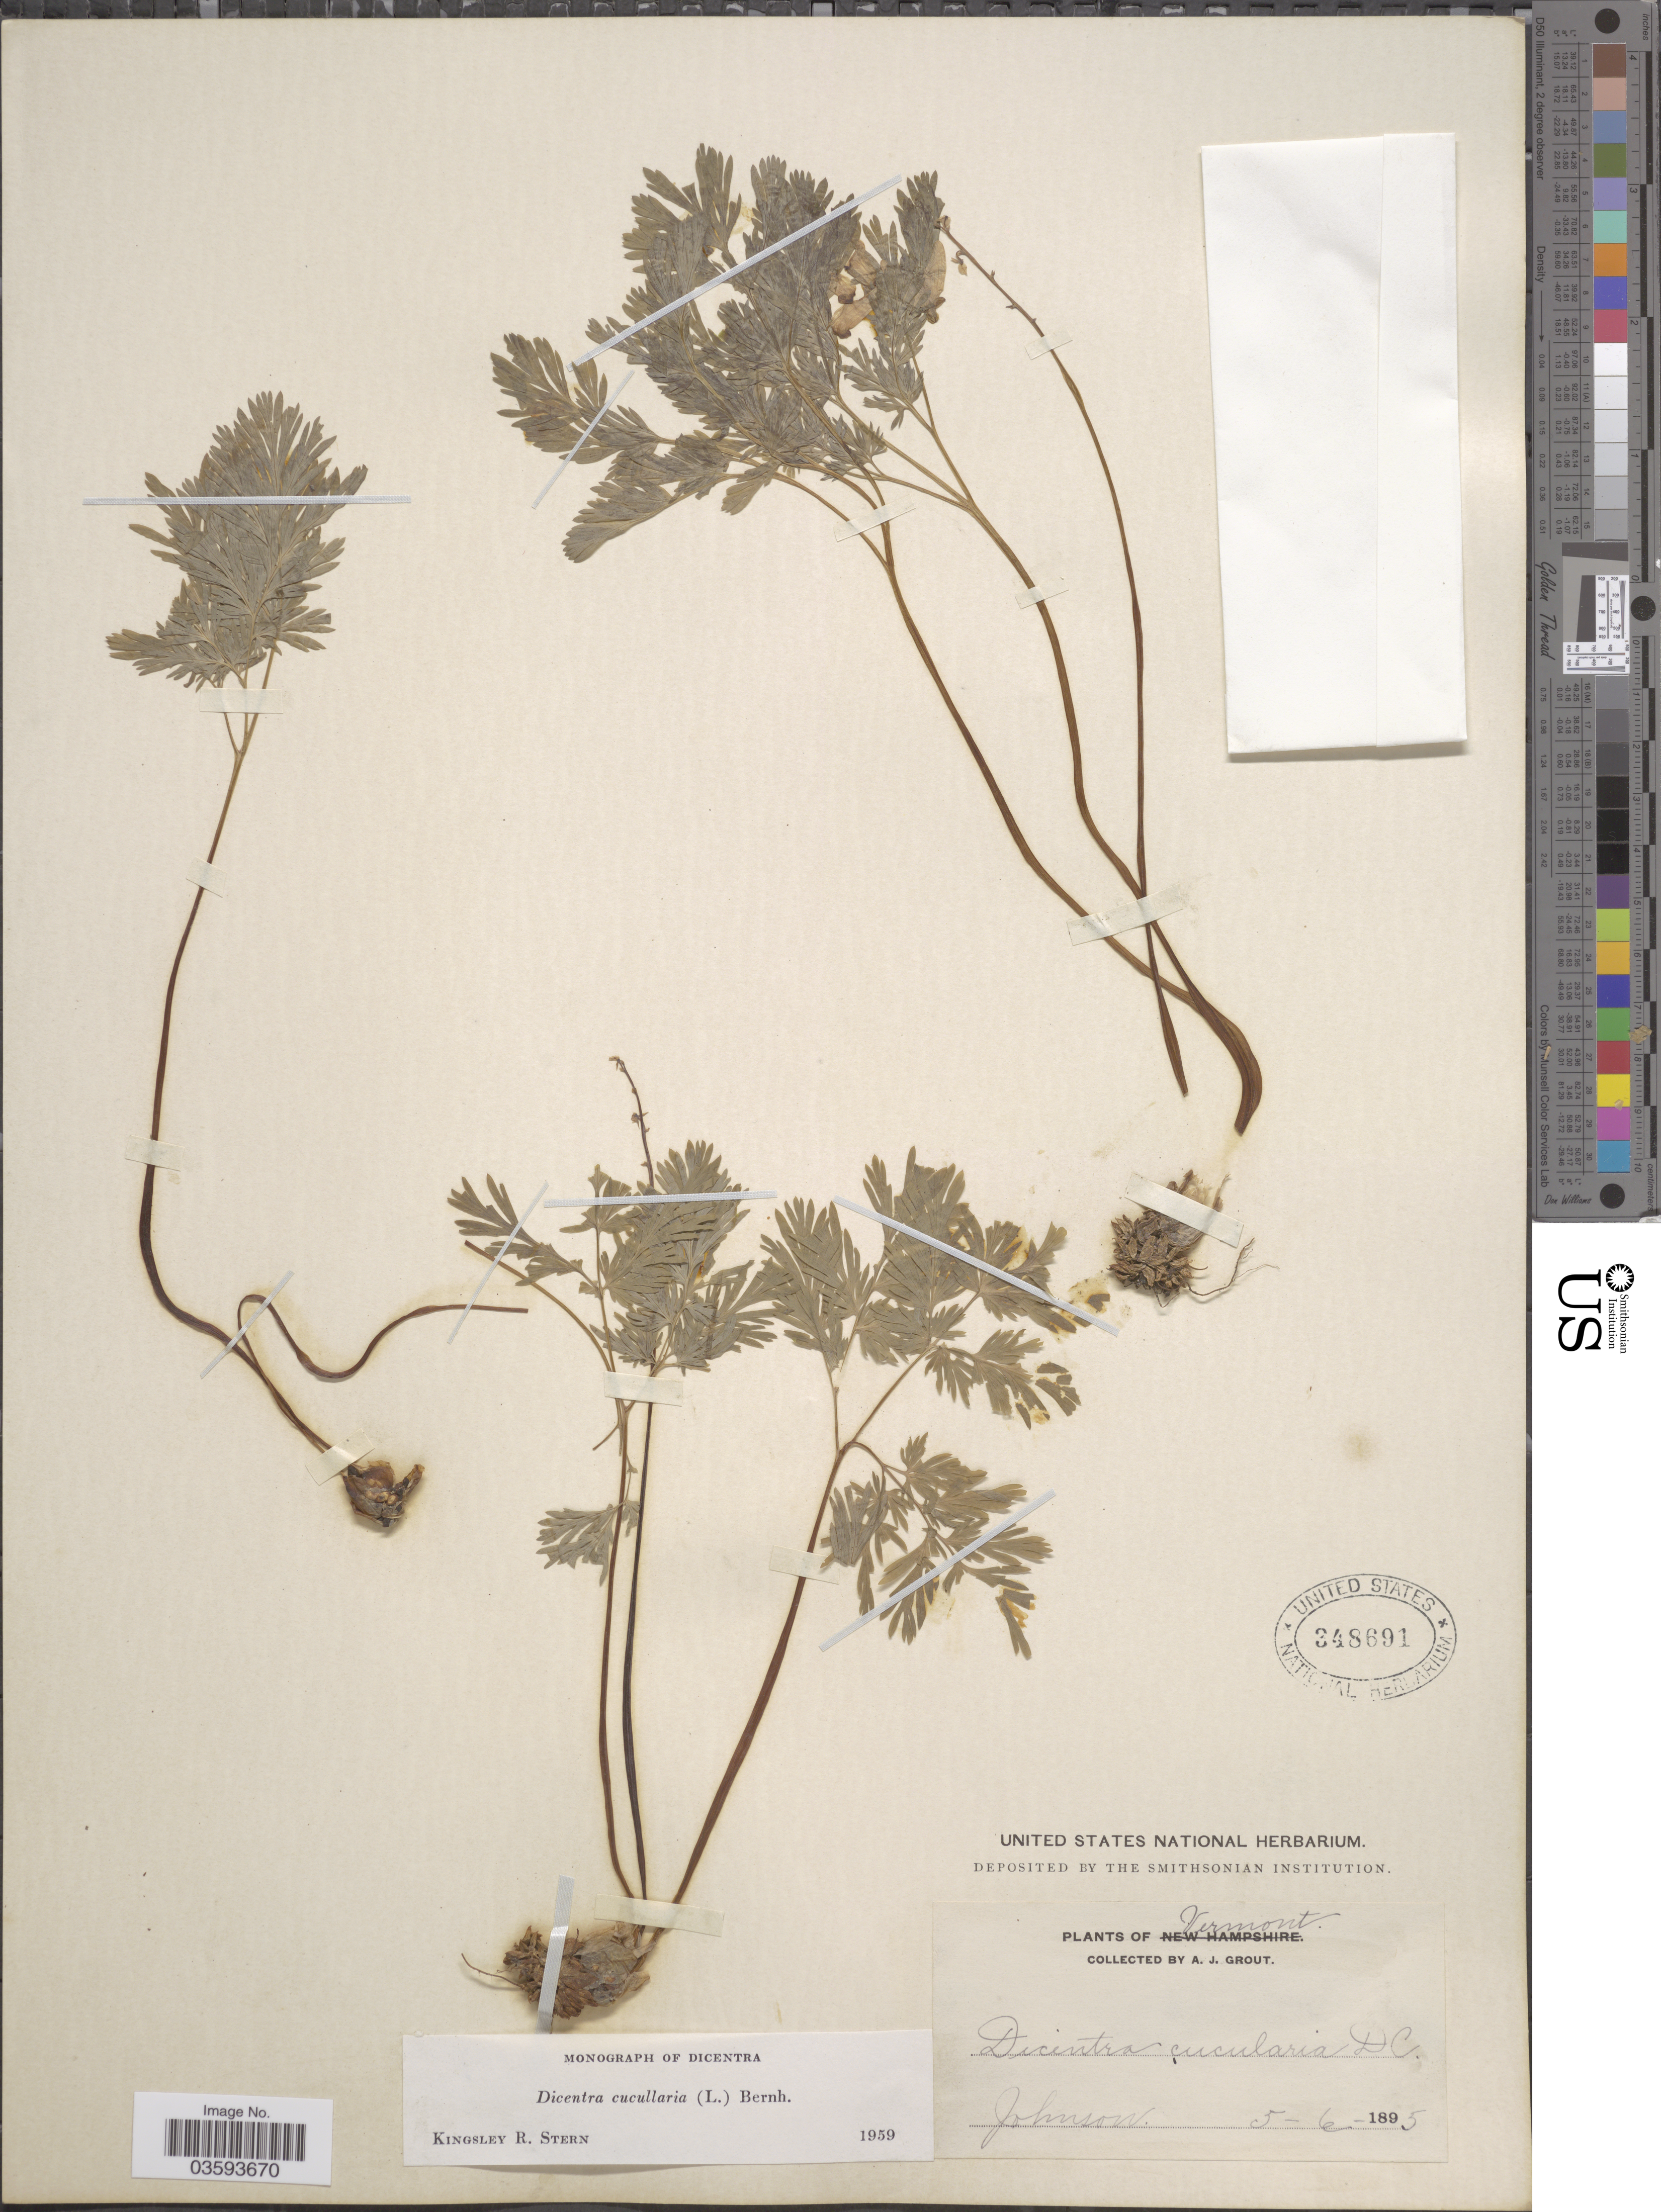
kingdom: Plantae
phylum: Tracheophyta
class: Magnoliopsida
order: Ranunculales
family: Papaveraceae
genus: Dicentra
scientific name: Dicentra cucullaria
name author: (L.) Bernh.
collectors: A. J. Grout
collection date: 1895-05-06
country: United States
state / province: Vermont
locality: Johnson.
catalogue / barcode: US 348691